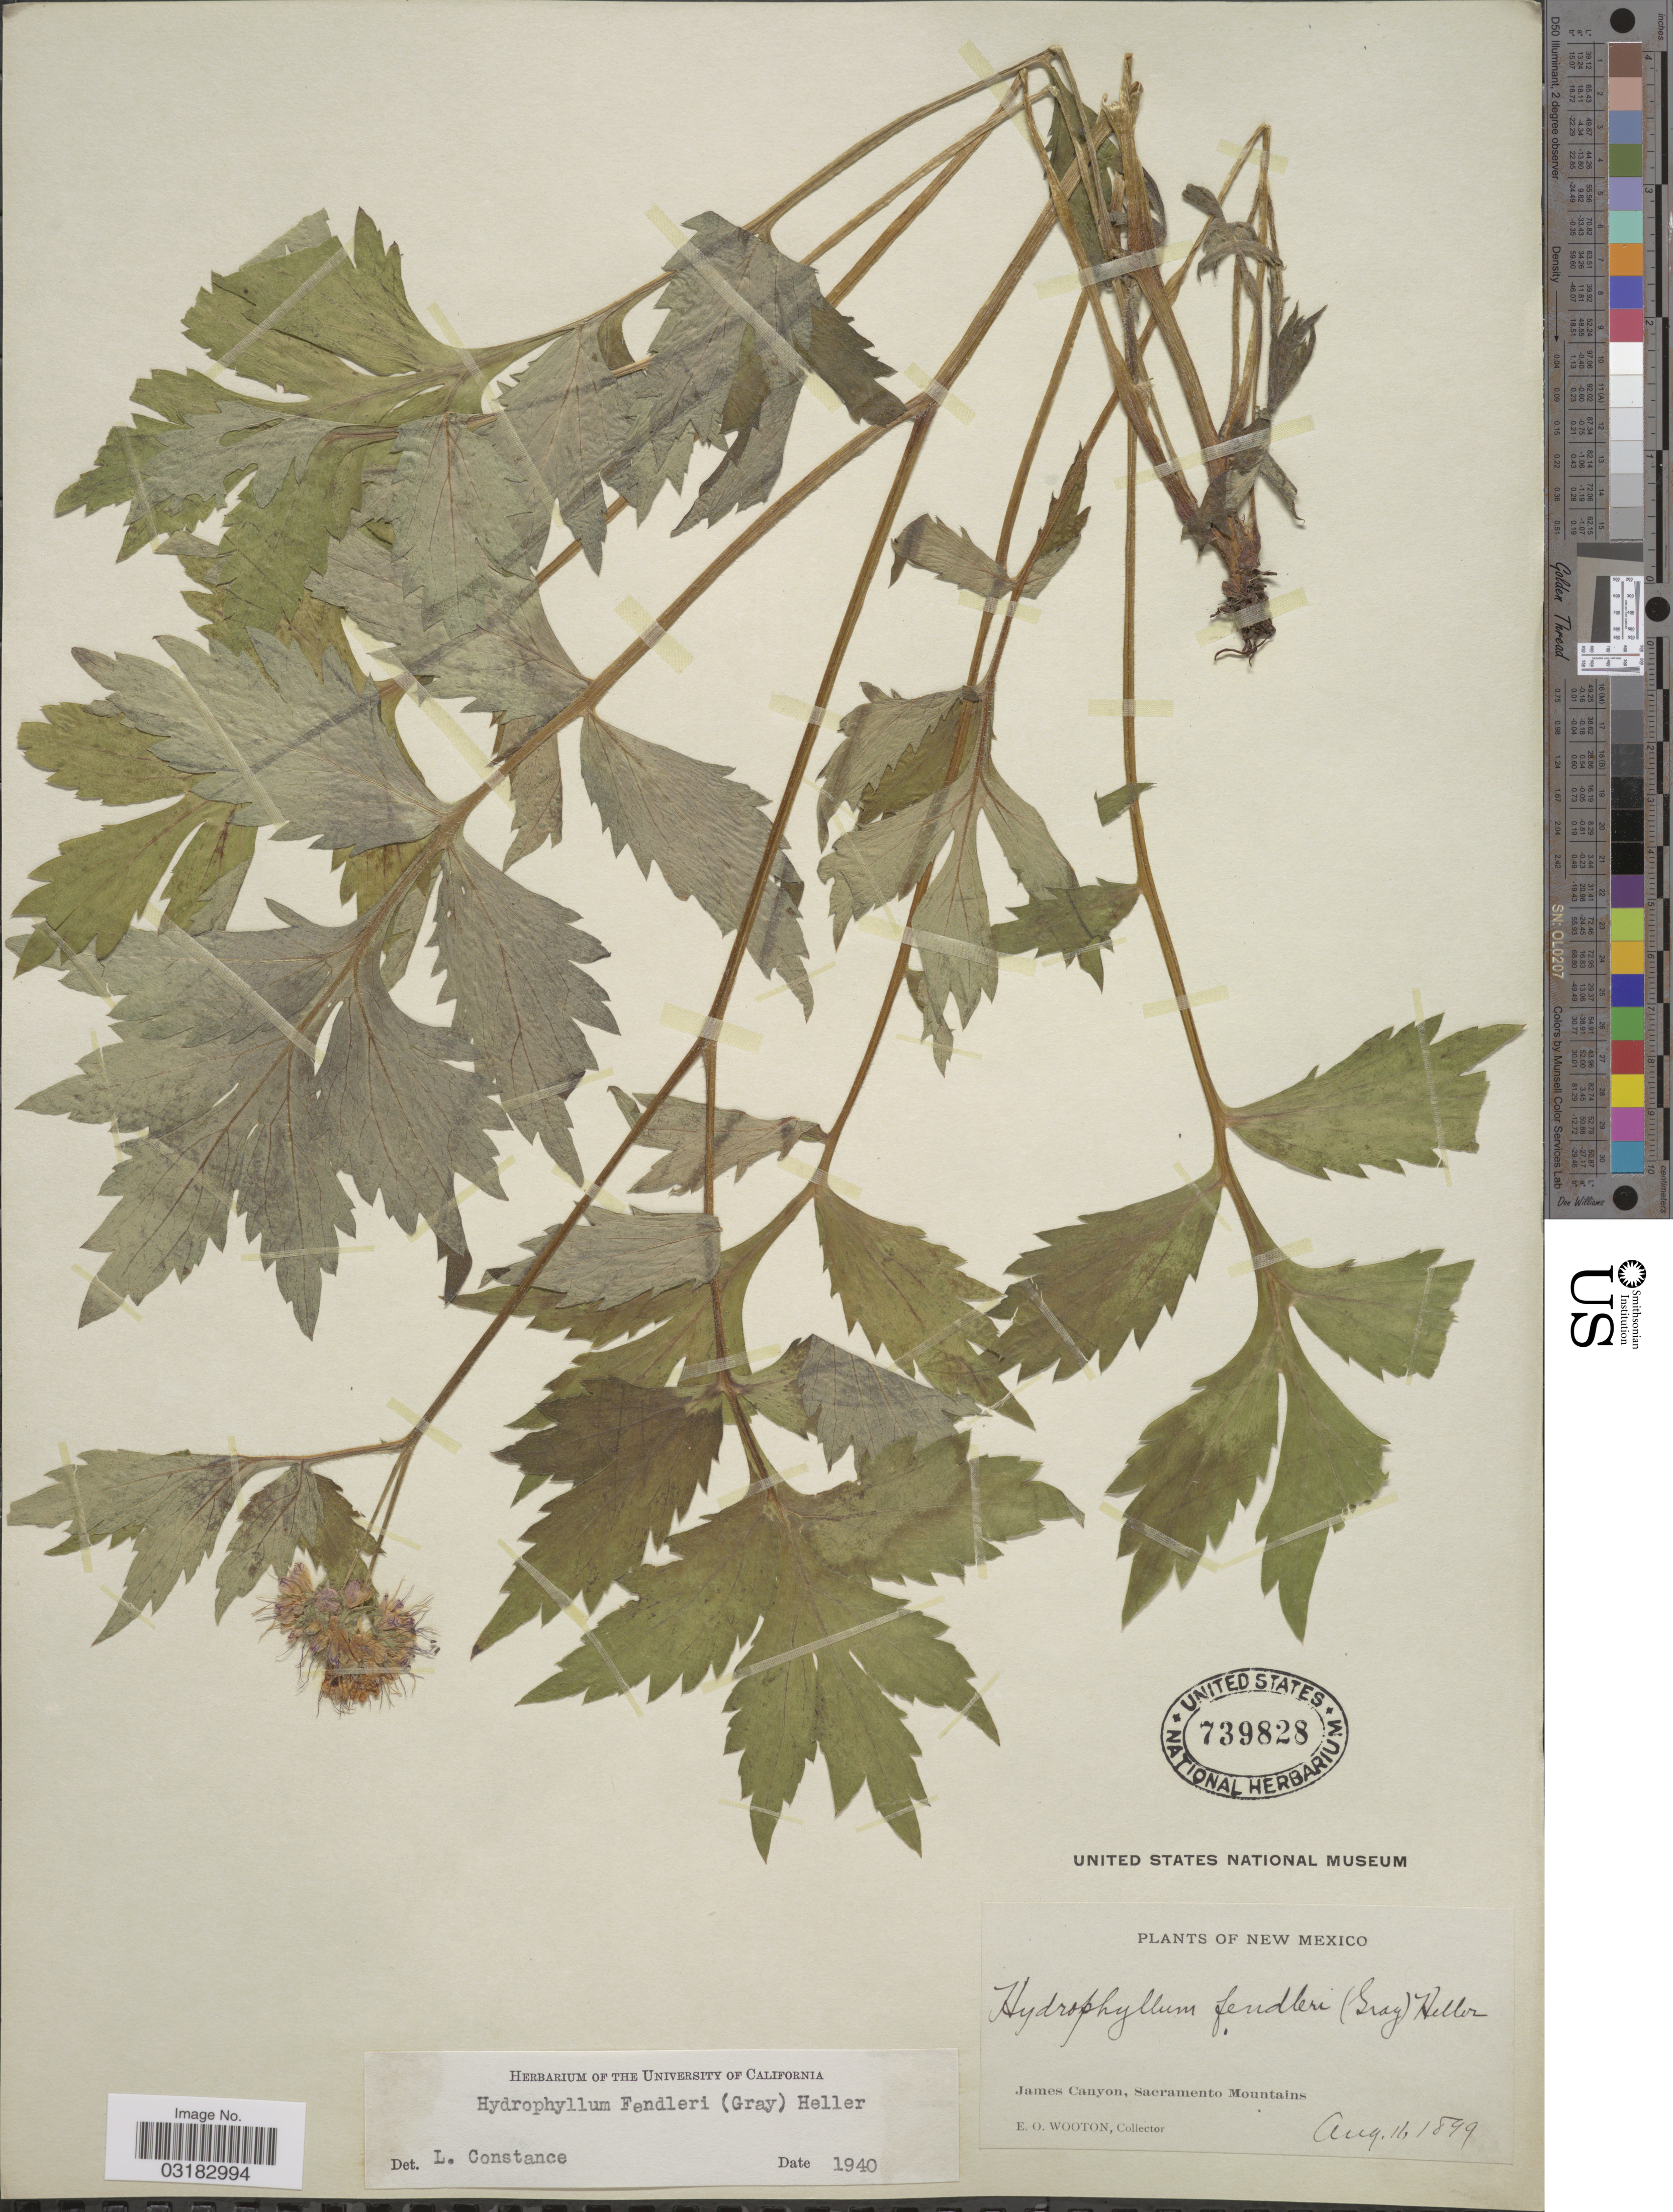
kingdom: Plantae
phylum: Tracheophyta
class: Magnoliopsida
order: Boraginales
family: Hydrophyllaceae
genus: Hydrophyllum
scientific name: Hydrophyllum fendleri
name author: (A. Gray) A. Heller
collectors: E. O. Wooton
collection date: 1849-08-16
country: United States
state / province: New Mexico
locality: James Canyon, Sacramento Mountains.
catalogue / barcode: US 739828